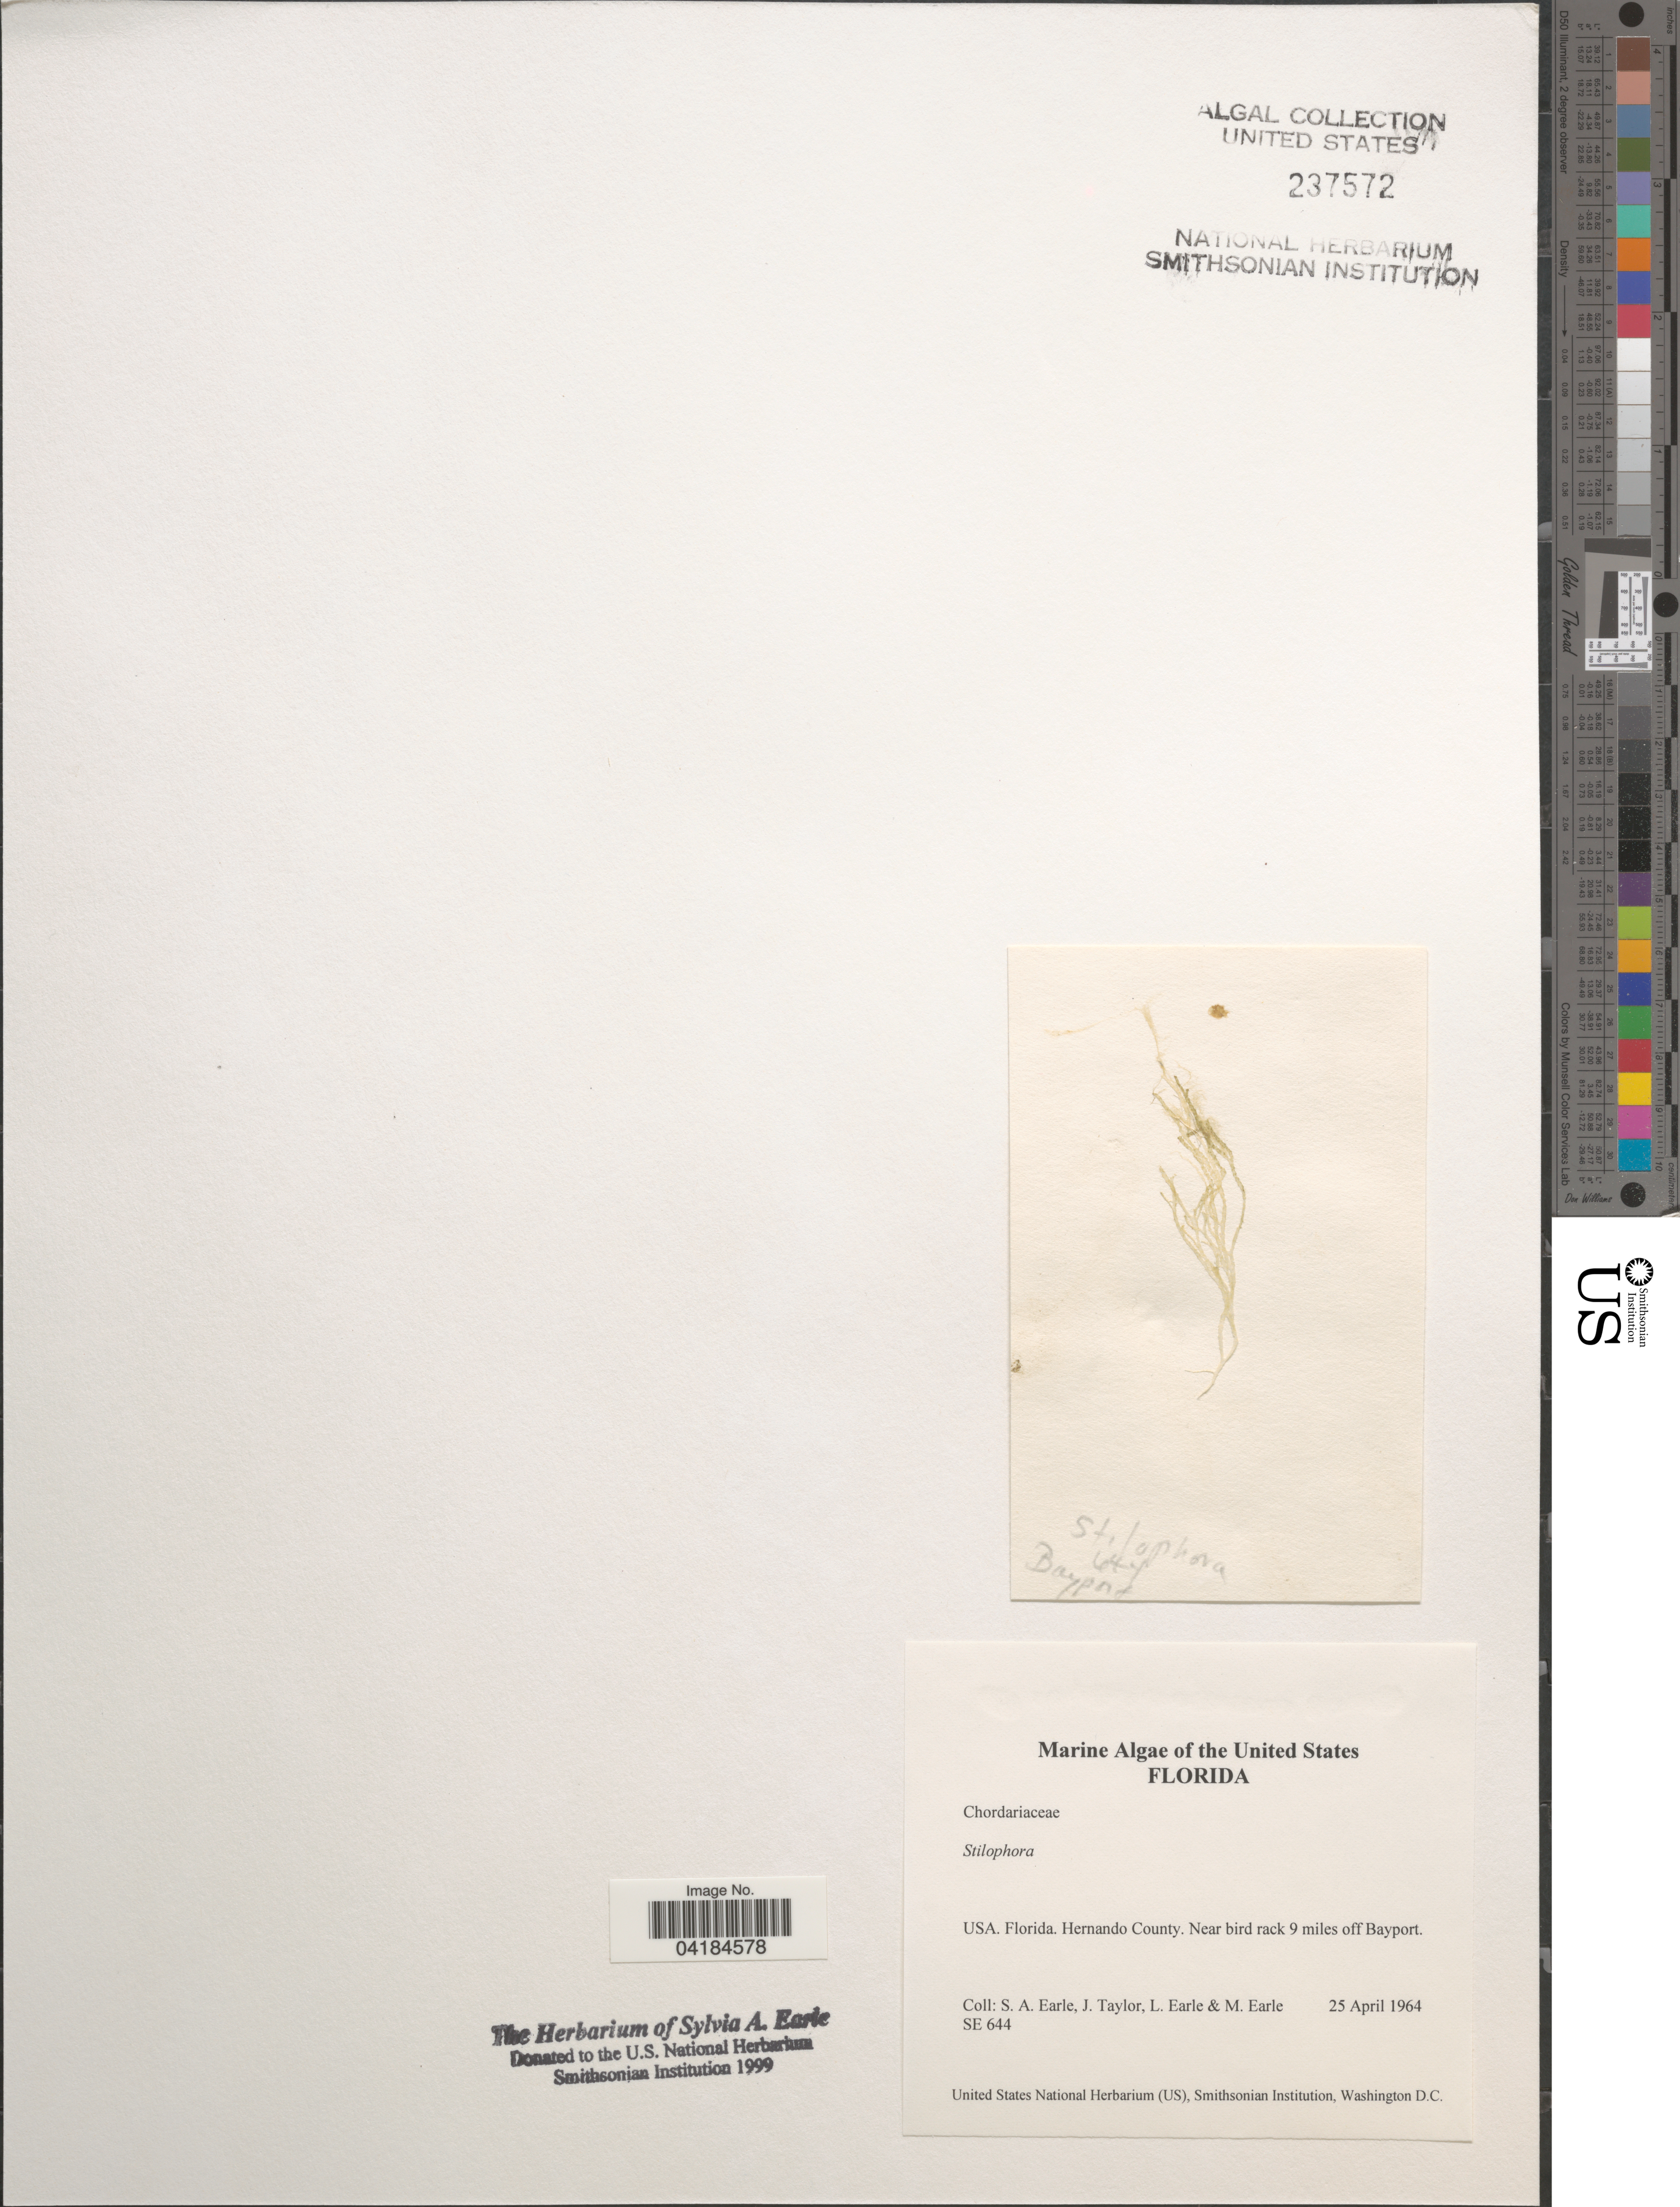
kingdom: Chromista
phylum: Ochrophyta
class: Phaeophyceae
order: Ectocarpales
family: Chordariaceae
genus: Stilophora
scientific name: Stilophora sp.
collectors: S. A. Earle, J. Taylor, L. Earle & M. Earle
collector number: SE644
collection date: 1964-04-25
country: United States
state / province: Florida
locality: Hernando County. Near bird rack 9 miles off Bayport.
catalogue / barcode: US 237572